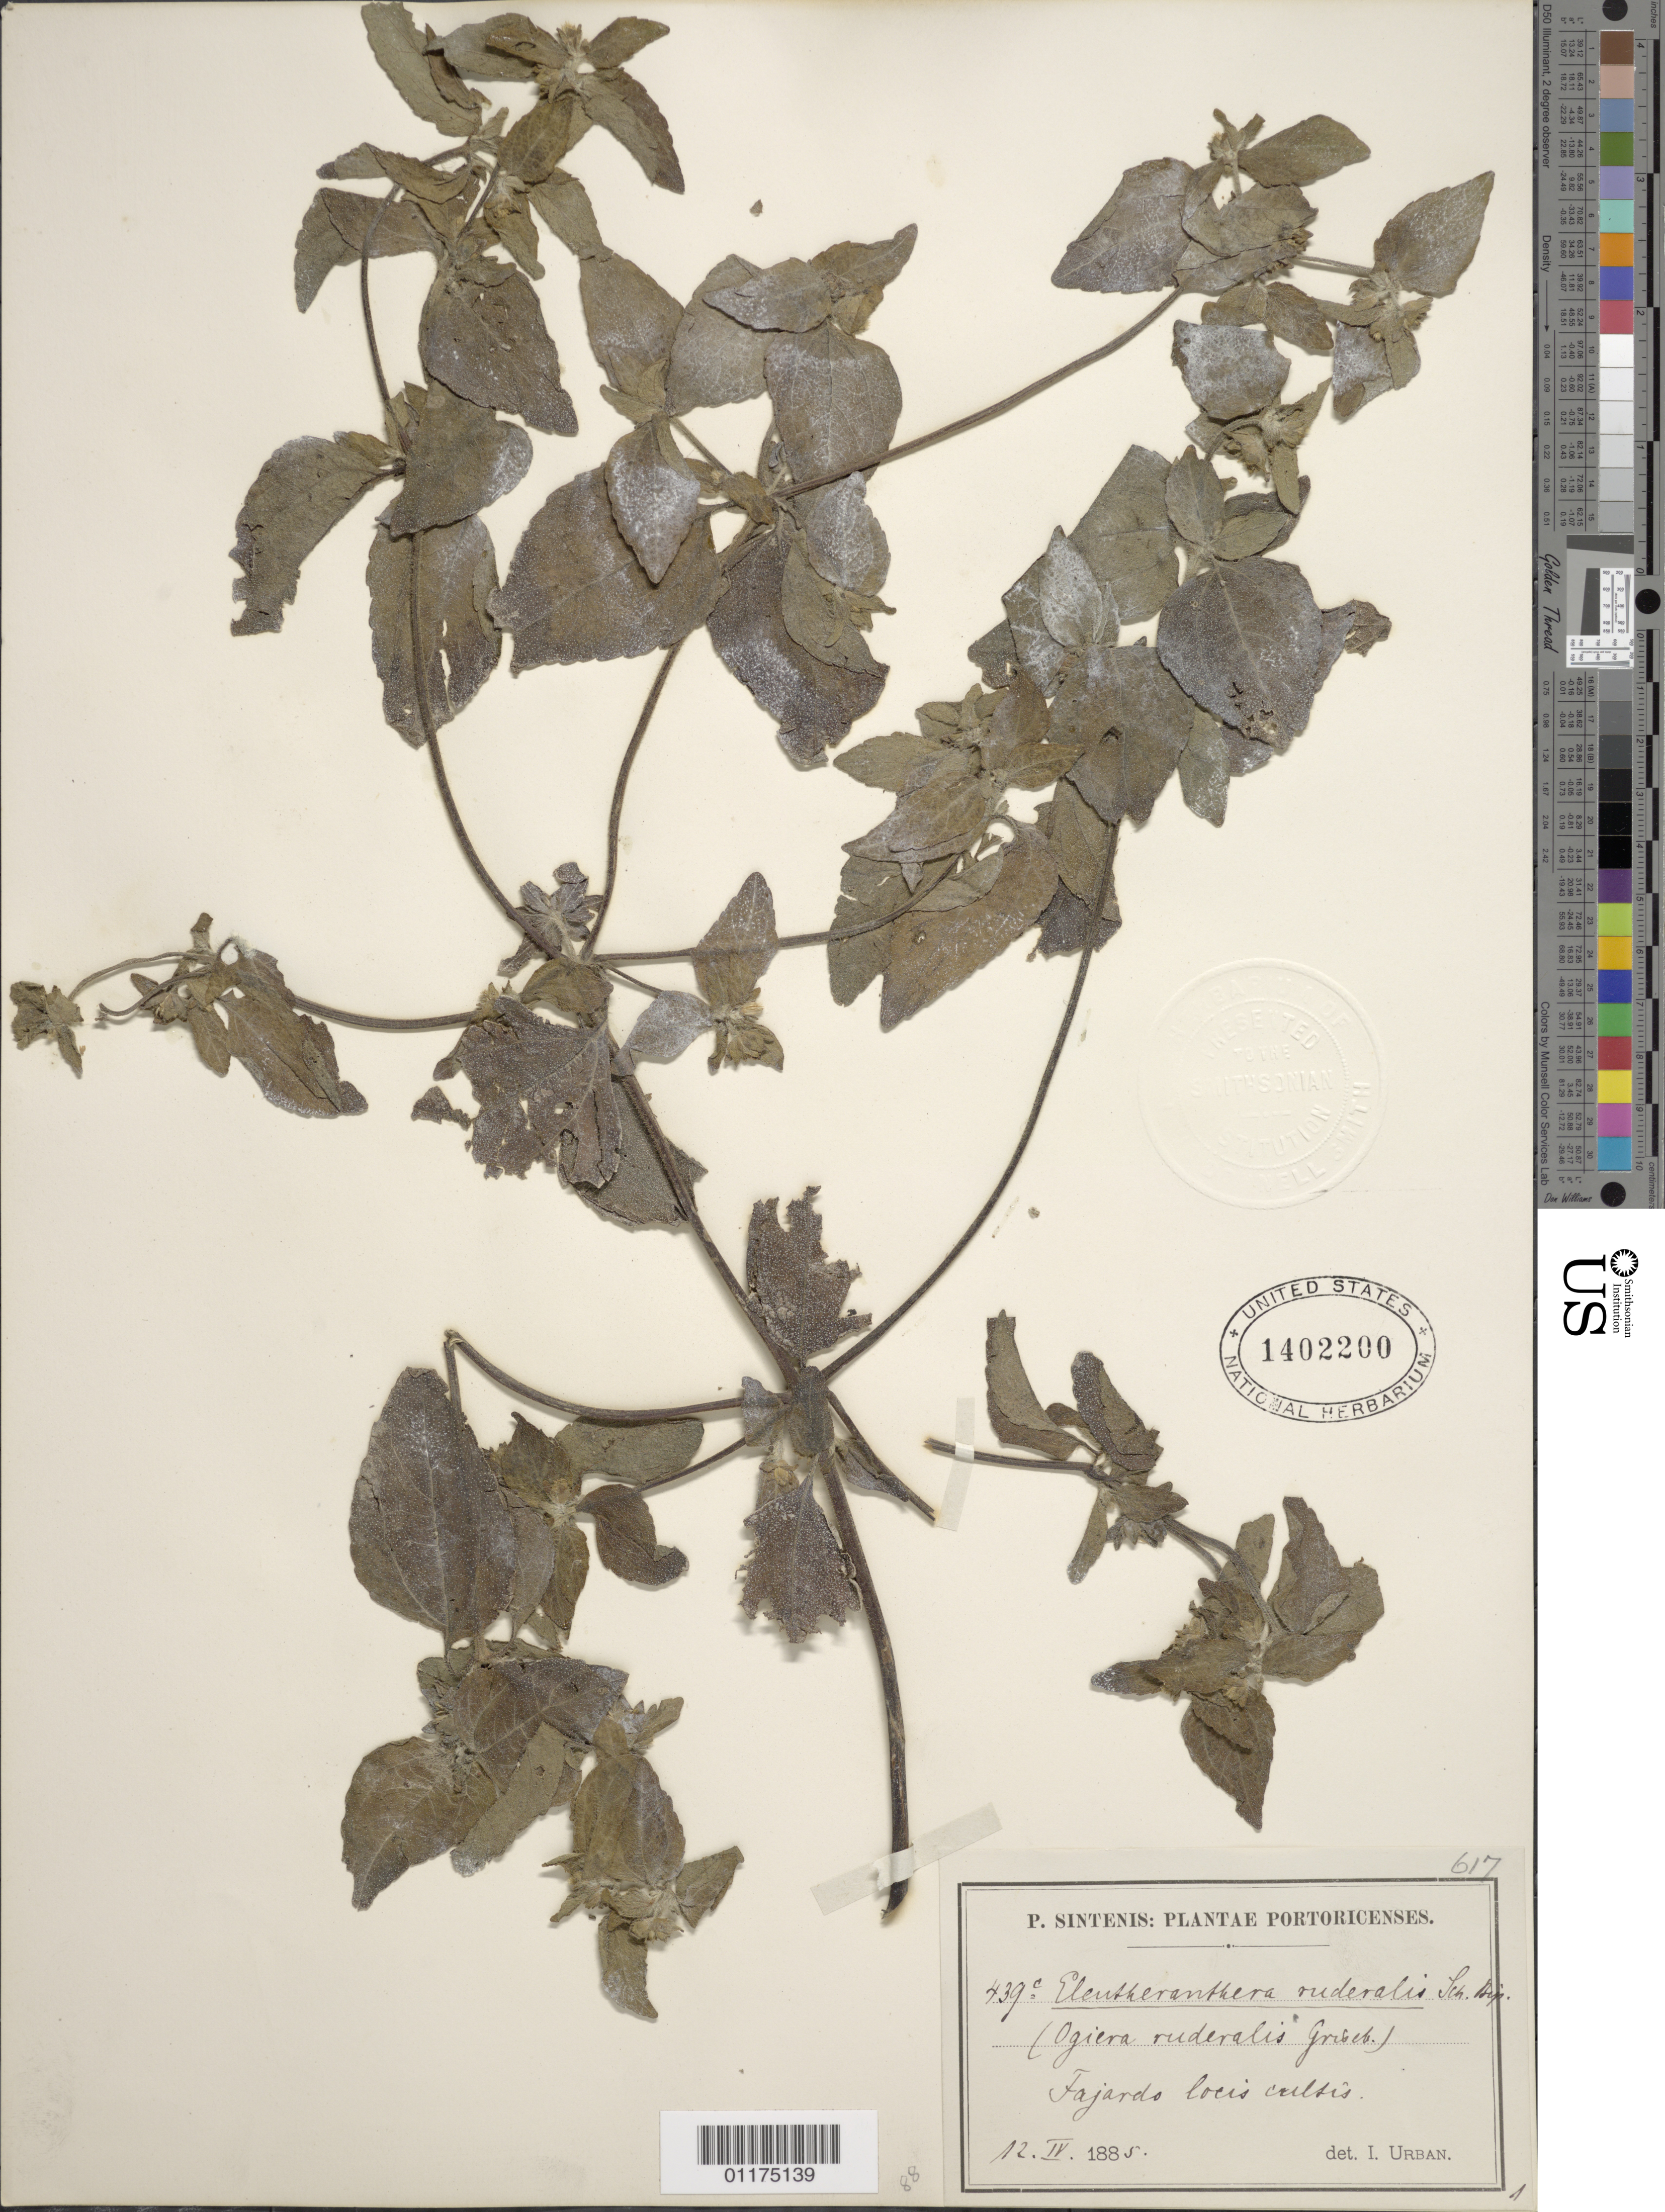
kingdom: Plantae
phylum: Tracheophyta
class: Magnoliopsida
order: Asterales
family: Asteraceae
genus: Eleutheranthera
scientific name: Eleutheranthera ruderalis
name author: (Sw.) Sch. Bip.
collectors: P. Sintenis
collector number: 439 c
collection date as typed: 12 Apr 1885 or 04 Dec 1885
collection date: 1885-04-12 or 1885-12-04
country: Puerto Rico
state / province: Fajardo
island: Puerto Rico I.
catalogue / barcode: US 1402200